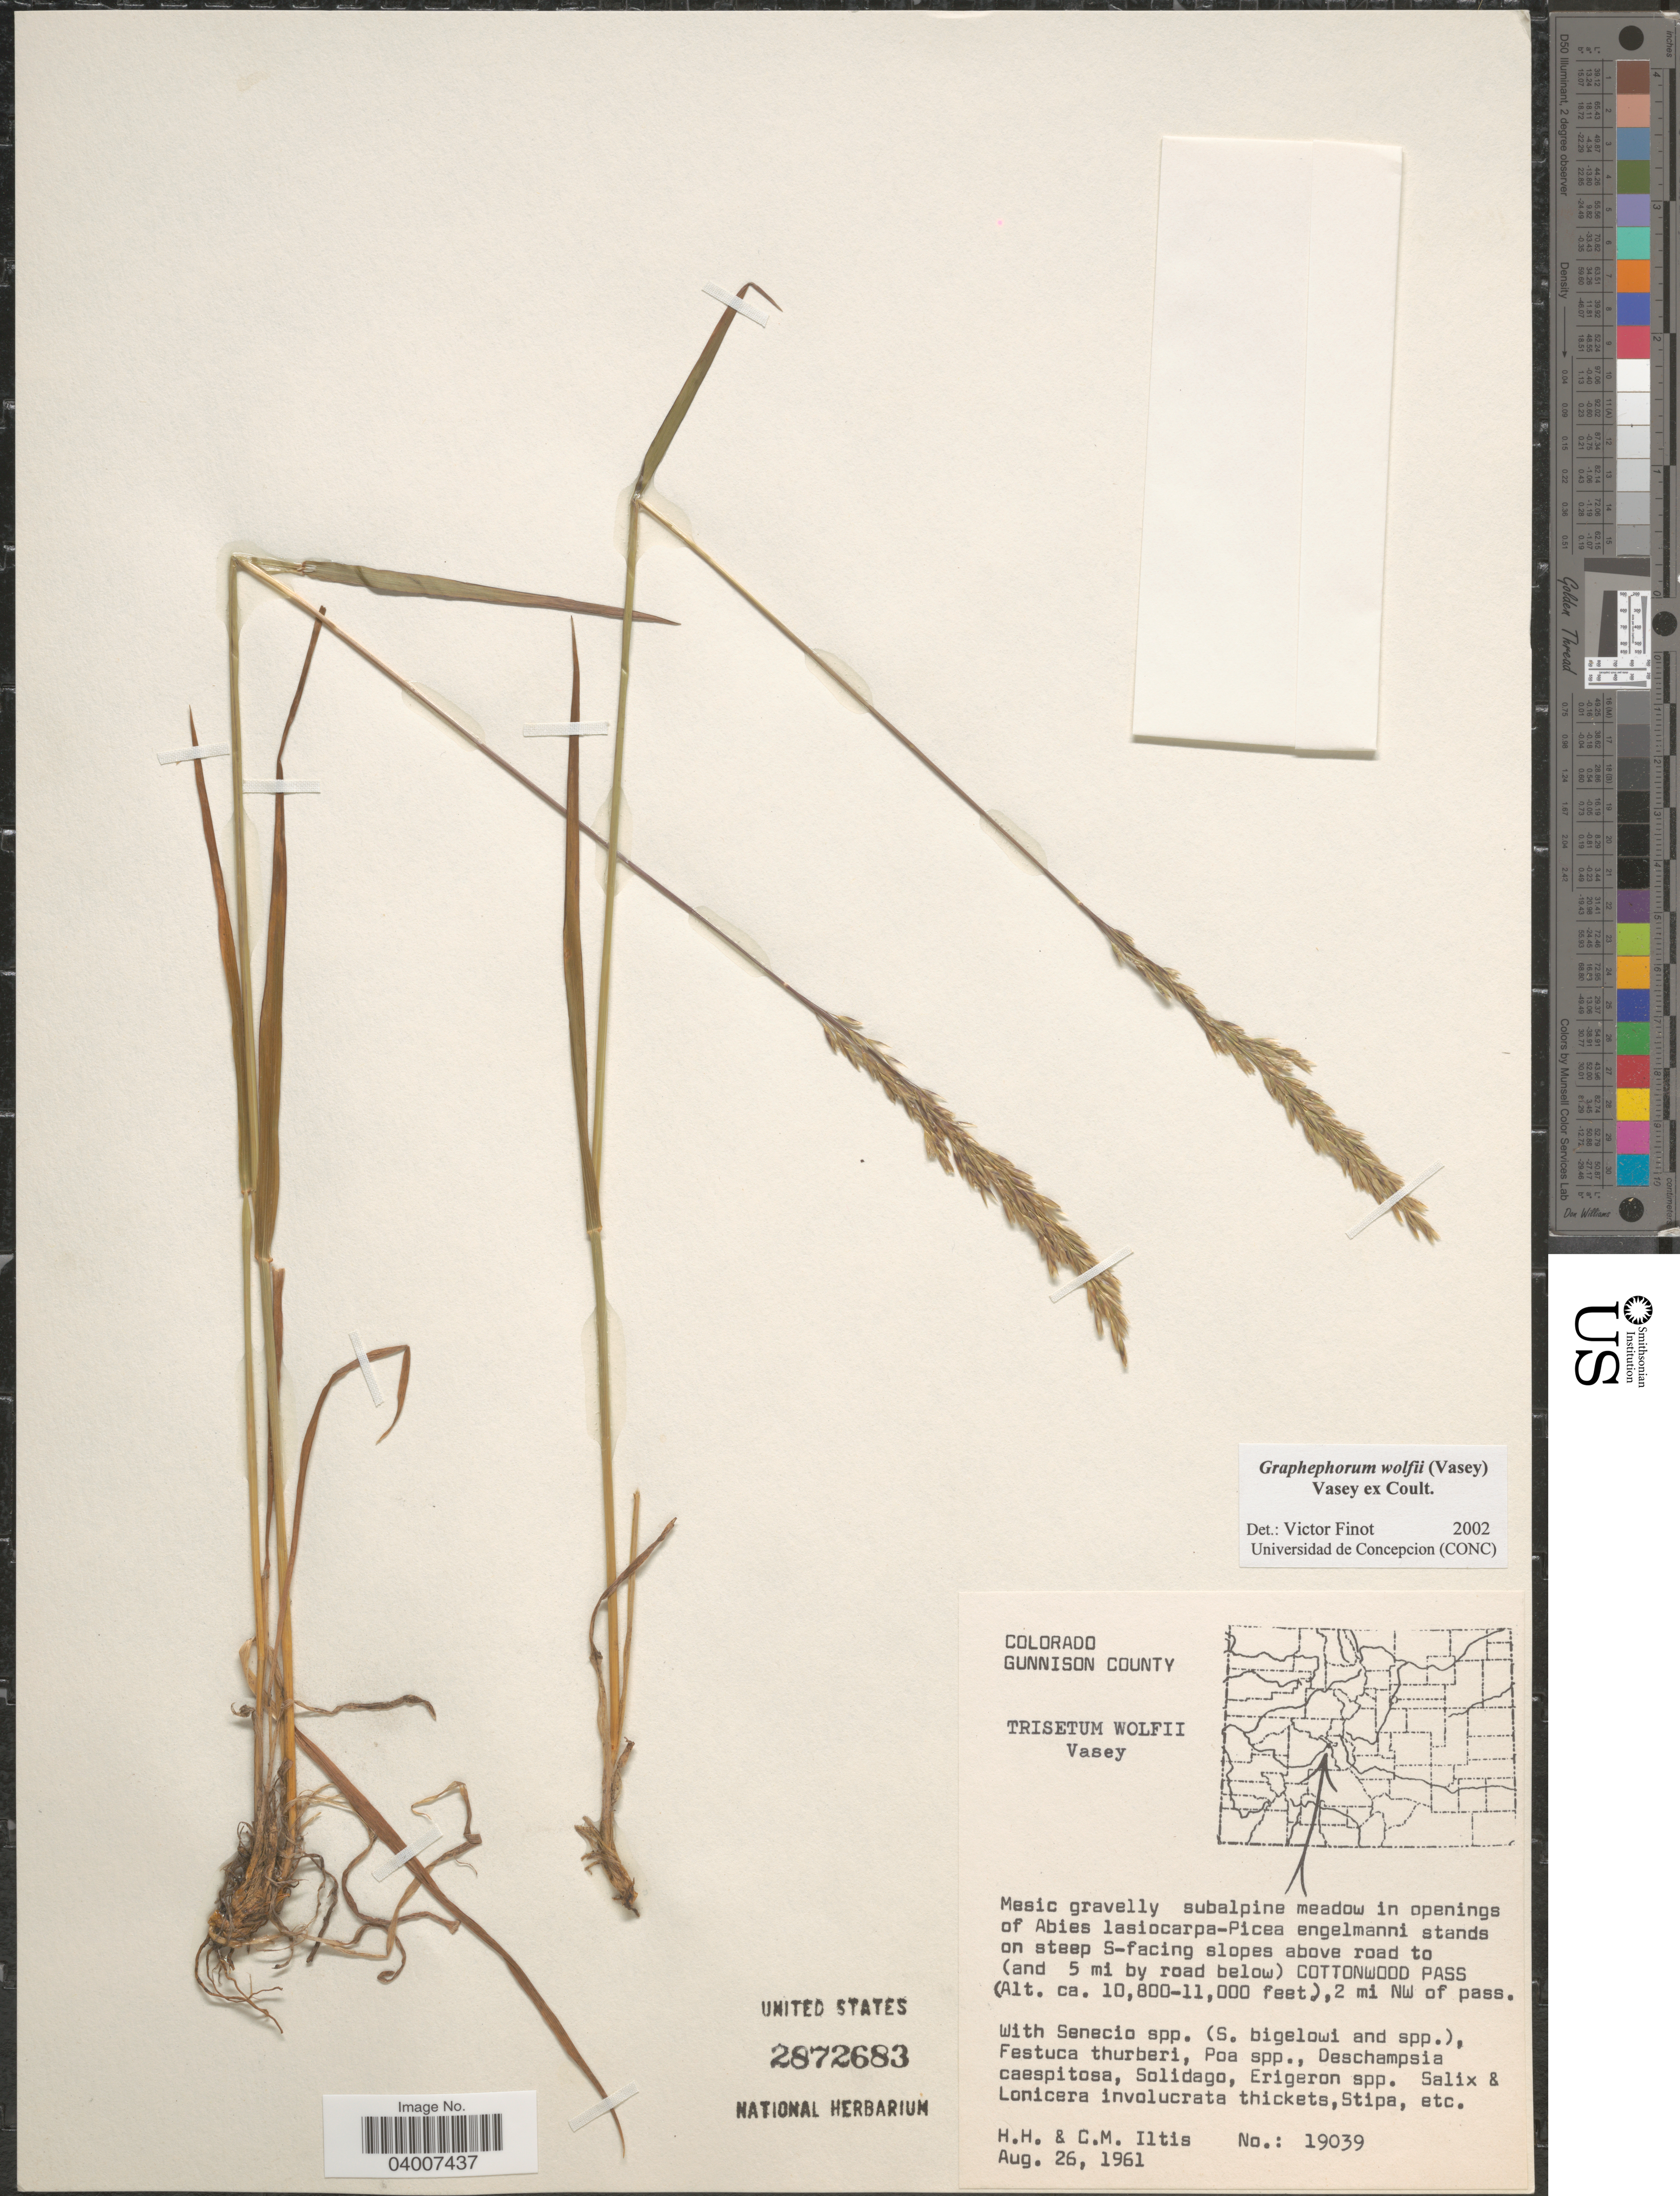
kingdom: Plantae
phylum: Tracheophyta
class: Liliopsida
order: Poales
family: Poaceae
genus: Graphephorum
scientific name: Graphephorum wolfii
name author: (E. Fourn.) Vasey ex Coult.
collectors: H. H. Iltis & C. M Iltis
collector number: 19039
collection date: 1961-08-26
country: United States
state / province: Colorado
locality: Gunnison County. Mesic gravelly subalpine meadow in openings of Abies lasiocarpa-Picea engelmanni stands on steep S-facing slopes above road to (and 5 mi by road below) COTTONWOOD PASS, 2 mi NW of pass.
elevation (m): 3292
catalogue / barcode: US 2872683